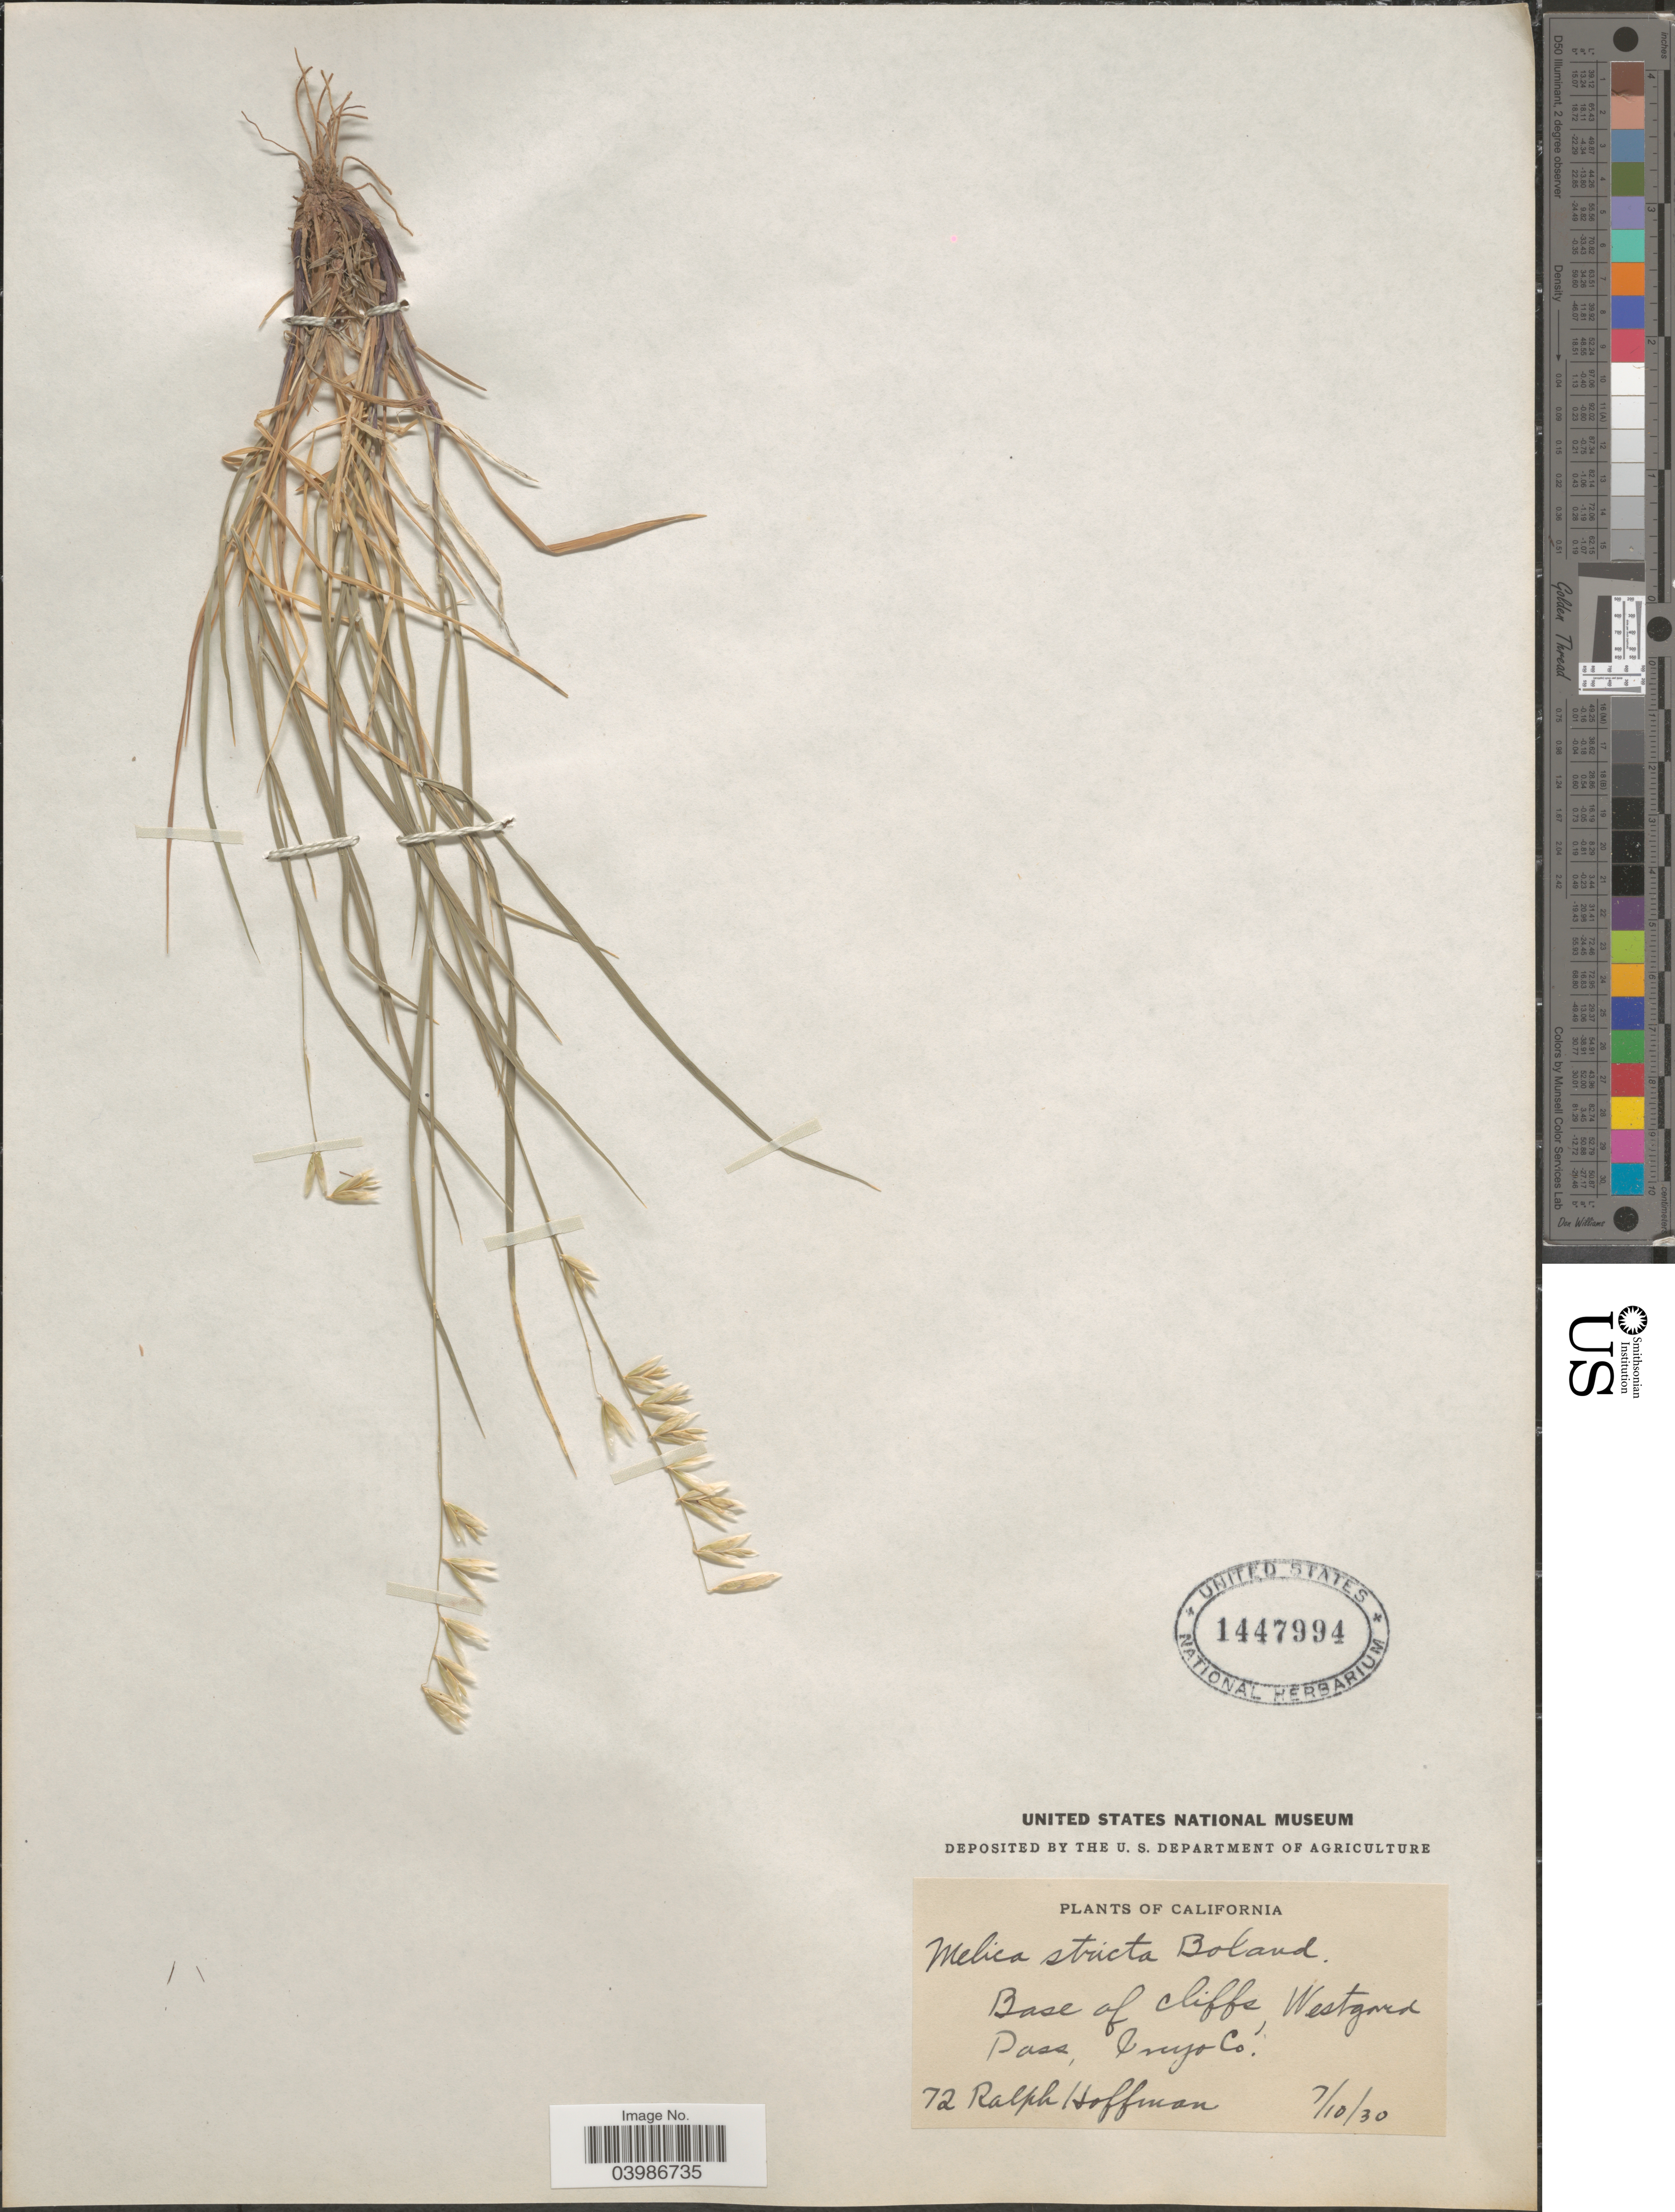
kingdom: Plantae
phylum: Tracheophyta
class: Liliopsida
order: Poales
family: Poaceae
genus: Melica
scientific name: Melica stricta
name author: Bol.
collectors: R. Hoffman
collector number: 72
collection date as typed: Transcribed d/m/y: 10/7/30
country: United States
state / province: California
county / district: Inyo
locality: Base of cliffs, Westgard Pass, Inyo Co.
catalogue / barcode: US 1447994